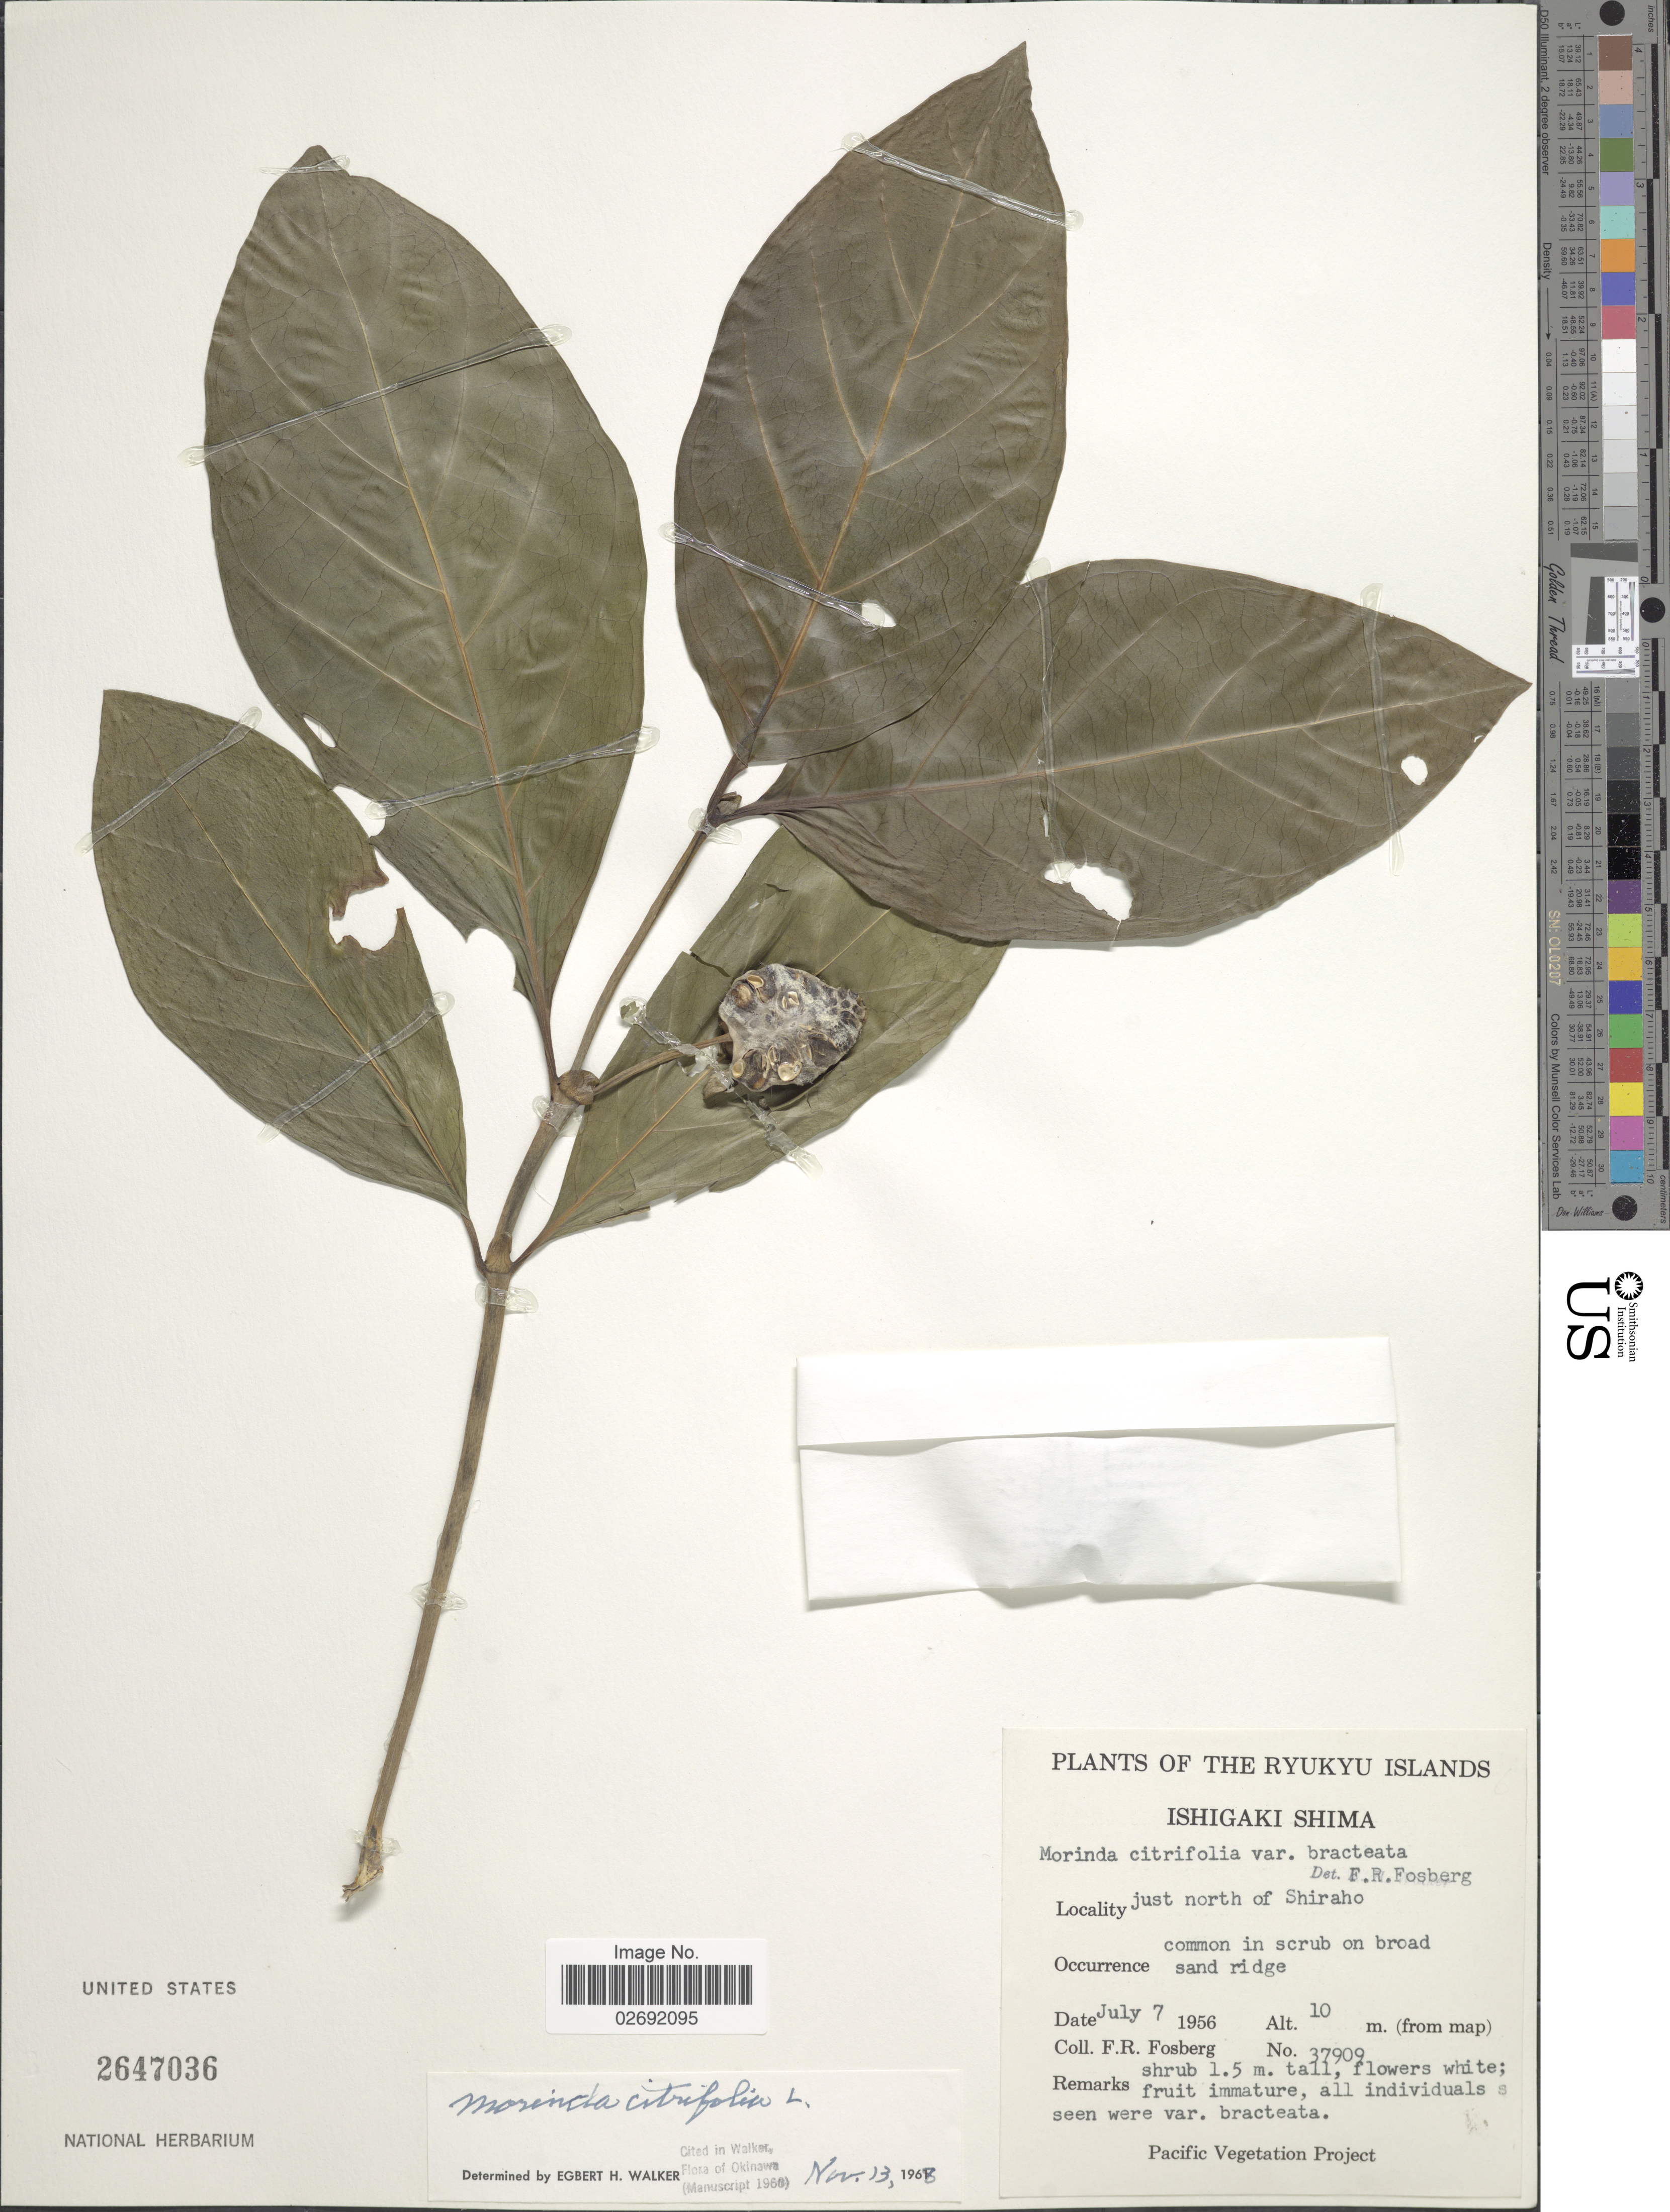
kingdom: Plantae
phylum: Tracheophyta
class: Magnoliopsida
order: Gentianales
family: Rubiaceae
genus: Morinda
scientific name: Morinda citrifolia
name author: L.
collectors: F. R. Fosberg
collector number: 37909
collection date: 1956-07-07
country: Japan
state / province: Okinawa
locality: The Ryukyu Islands, Ishigaki Shima, just north of Shiraho, common in scrub on broad sand ridge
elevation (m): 10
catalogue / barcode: US 2647036